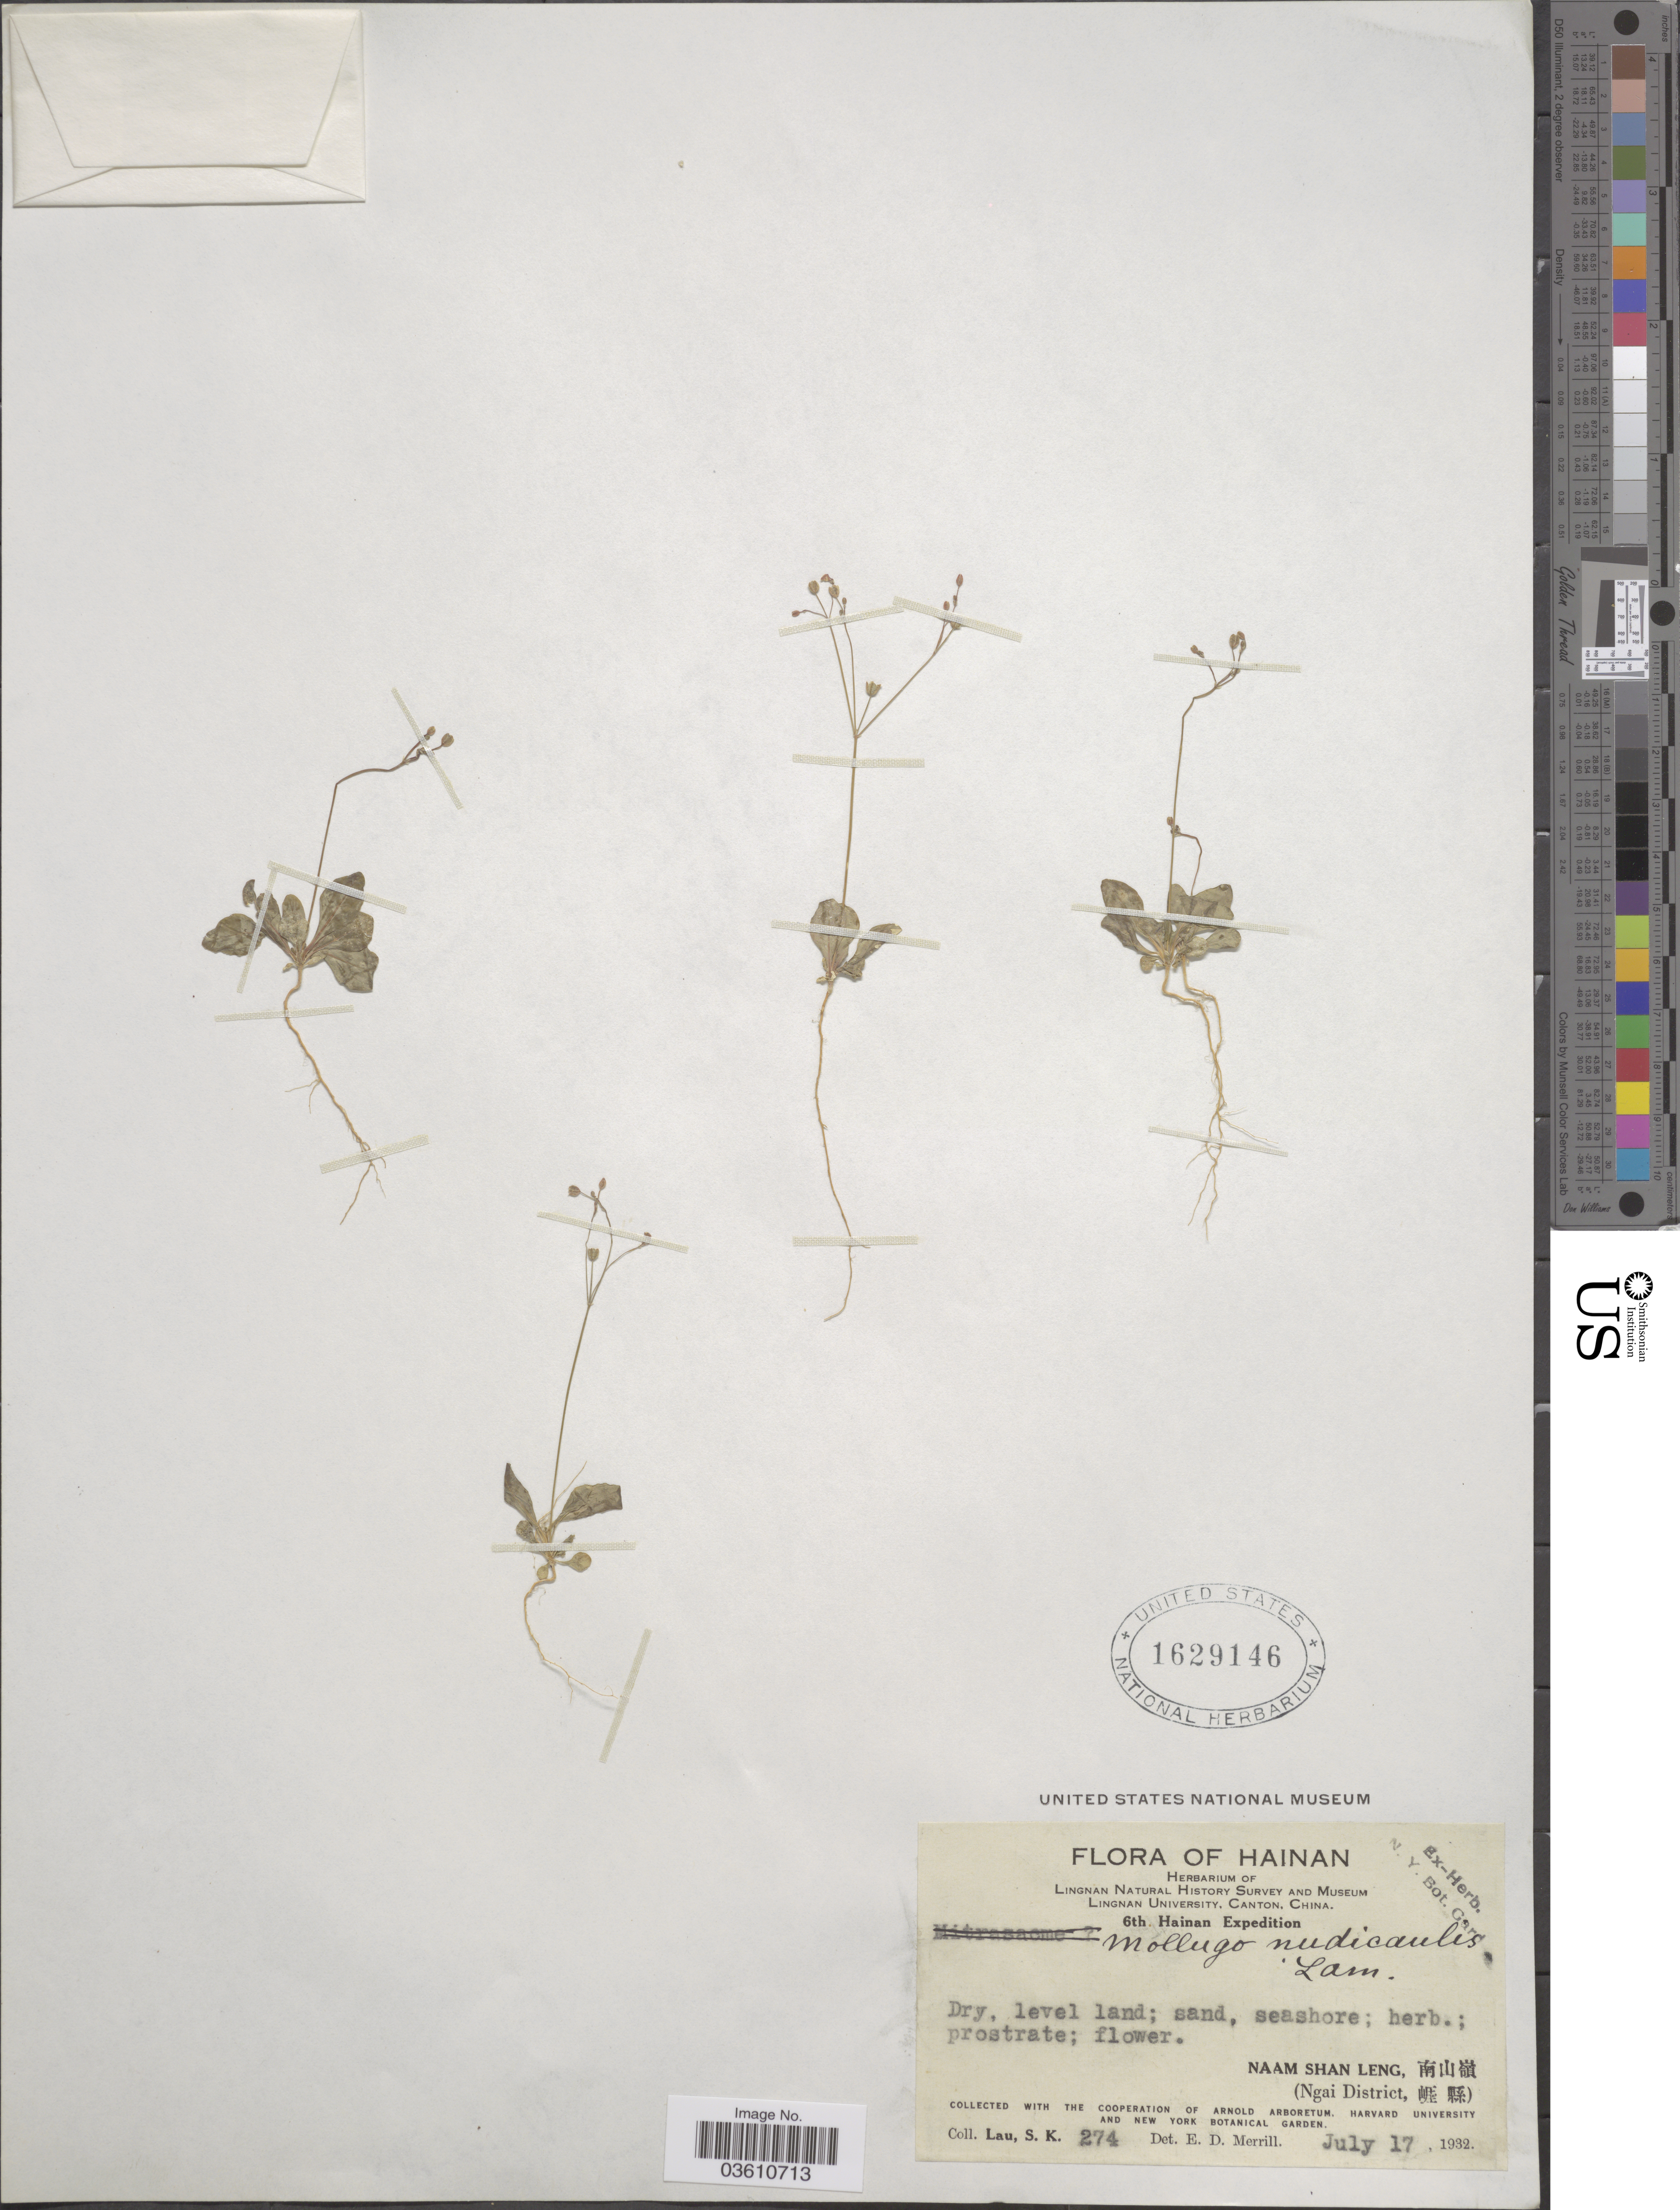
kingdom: Plantae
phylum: Tracheophyta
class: Magnoliopsida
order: Caryophyllales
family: Molluginaceae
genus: Paramollugo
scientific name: Paramollugo nudicaulis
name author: (Lam.) Thulin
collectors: S. K. Lau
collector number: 274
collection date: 1932-07-17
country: China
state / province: Hainan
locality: Naam Shan Leng. (Ngai District).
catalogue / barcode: US 1629146